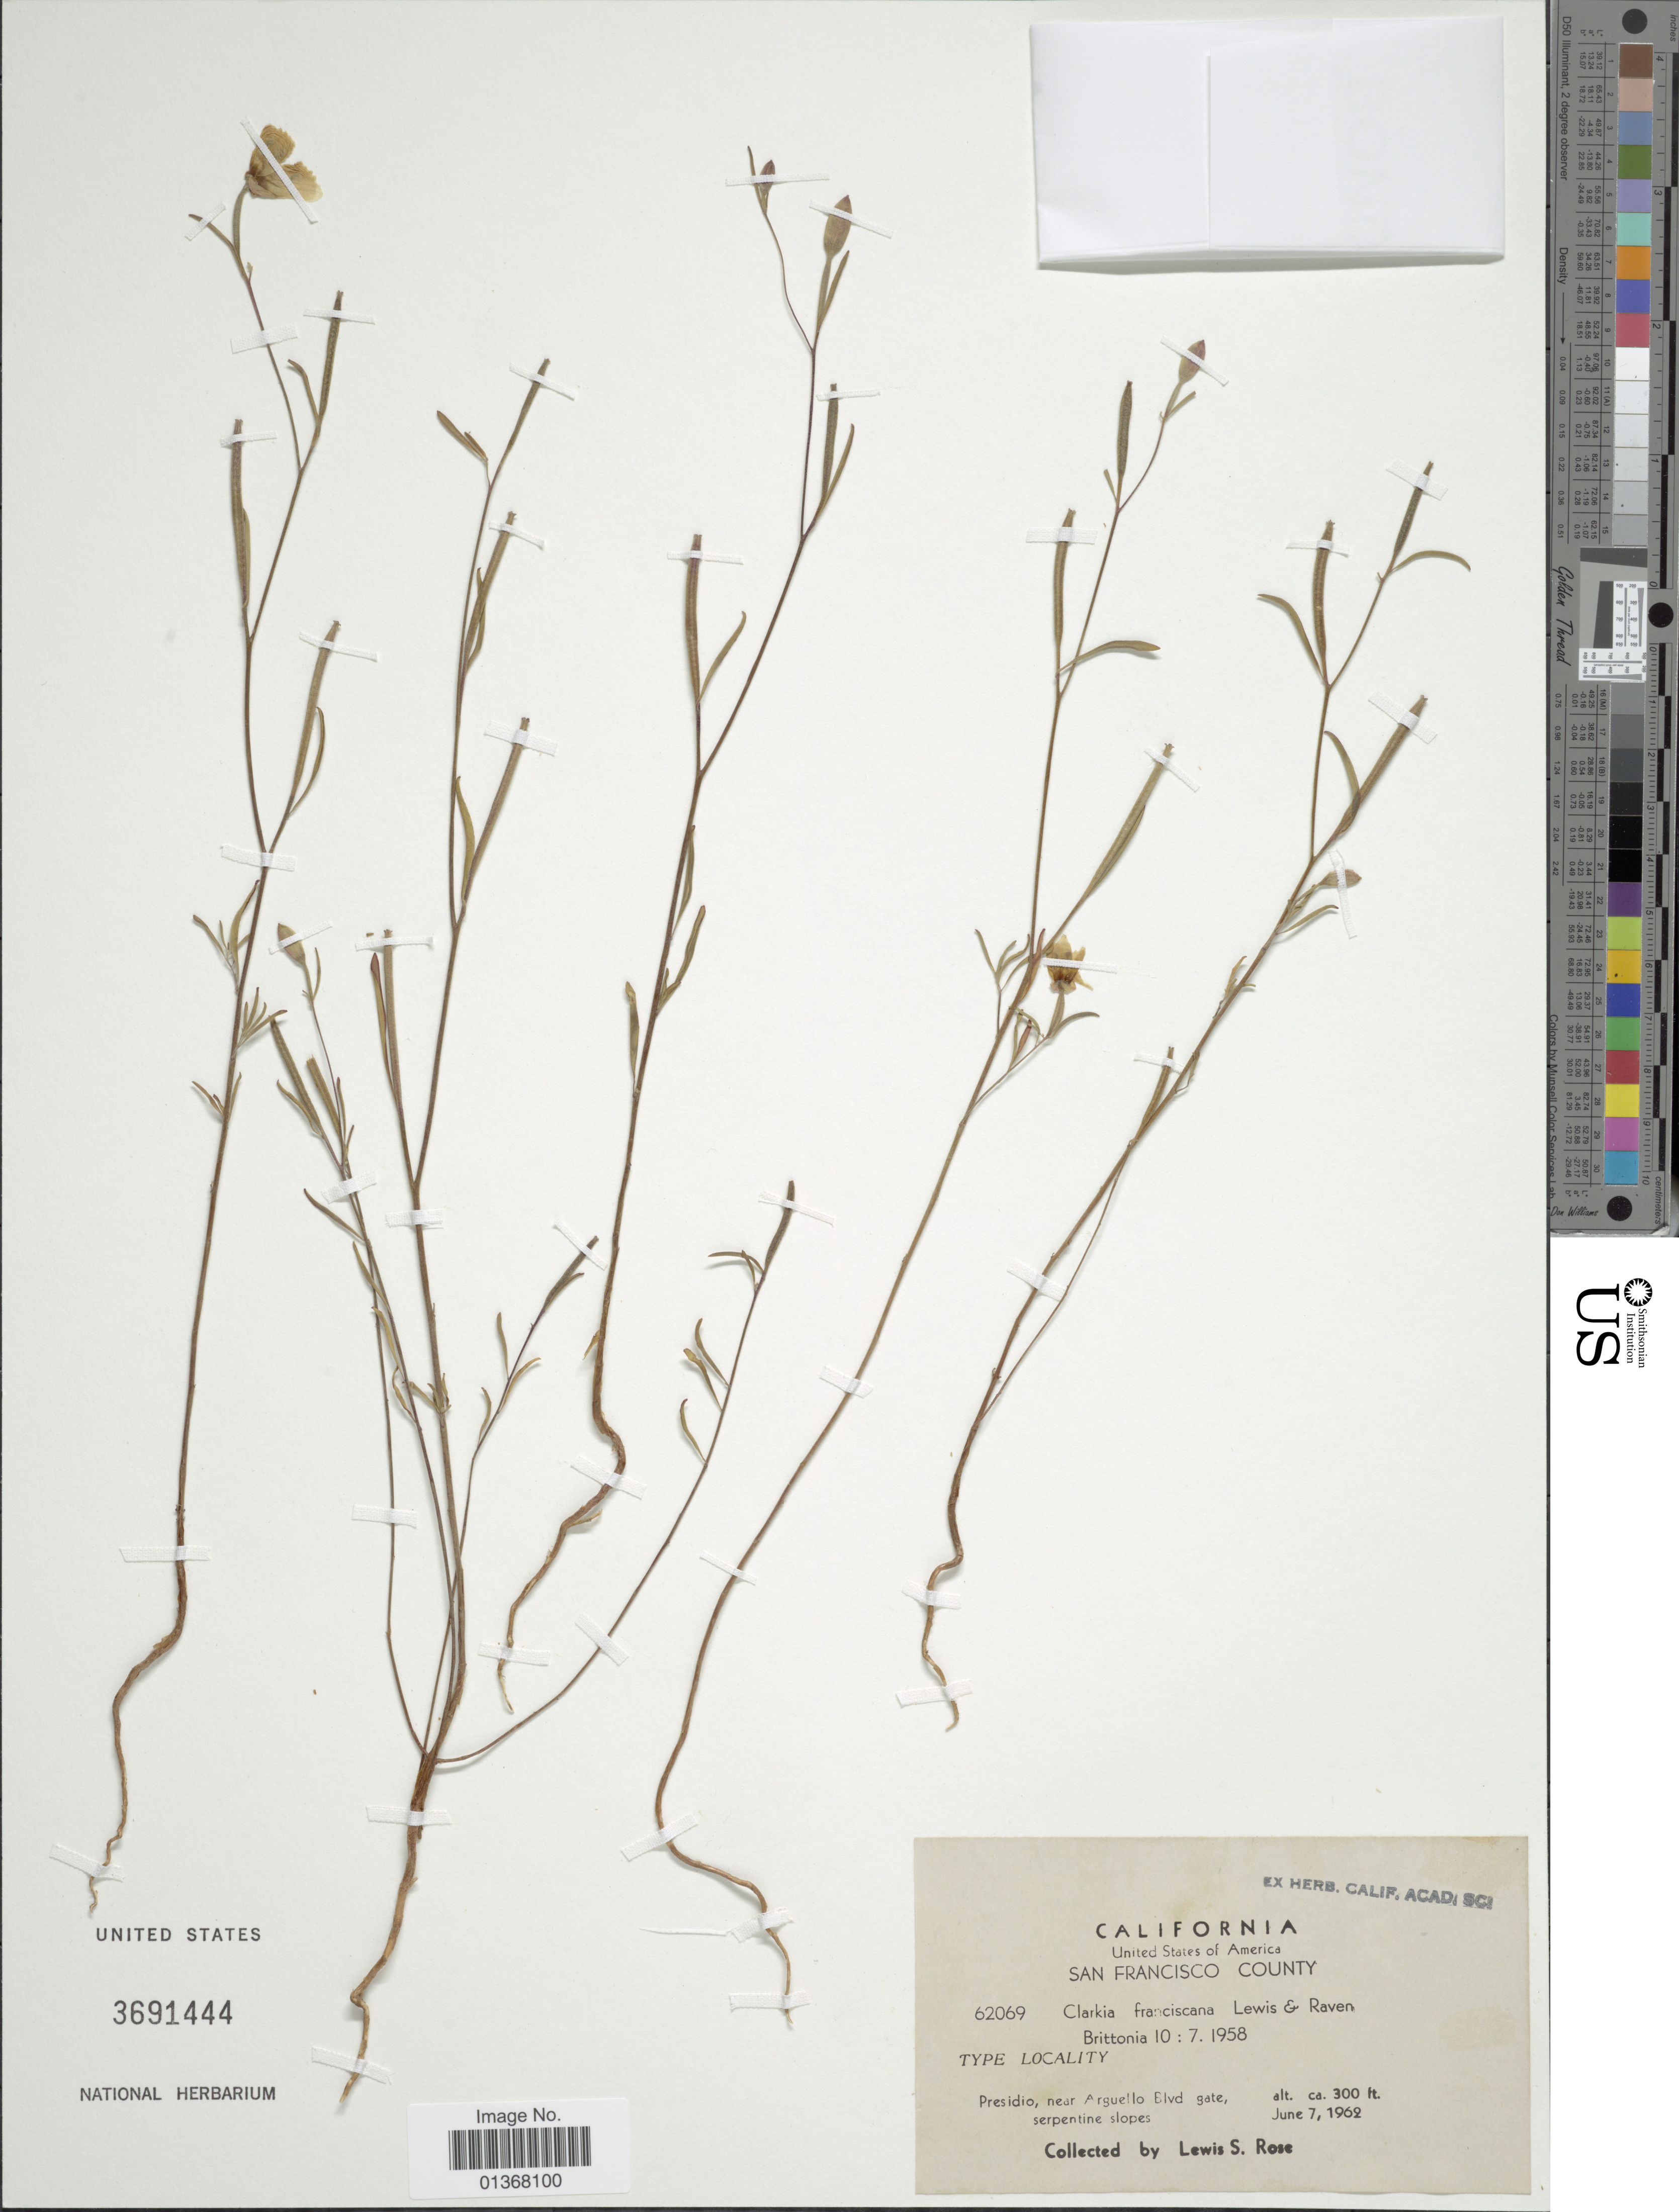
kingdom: Plantae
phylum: Tracheophyta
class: Magnoliopsida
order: Myrtales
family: Onagraceae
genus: Clarkia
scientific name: Clarkia franciscana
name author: F. H. Lewis & P.H. Raven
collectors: L. S. Rose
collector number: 62069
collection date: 1962-06-07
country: United States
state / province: California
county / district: San Francisco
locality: San Francisco County, Presidio, near Arguello Elvd gate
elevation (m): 91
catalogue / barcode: US 3691444